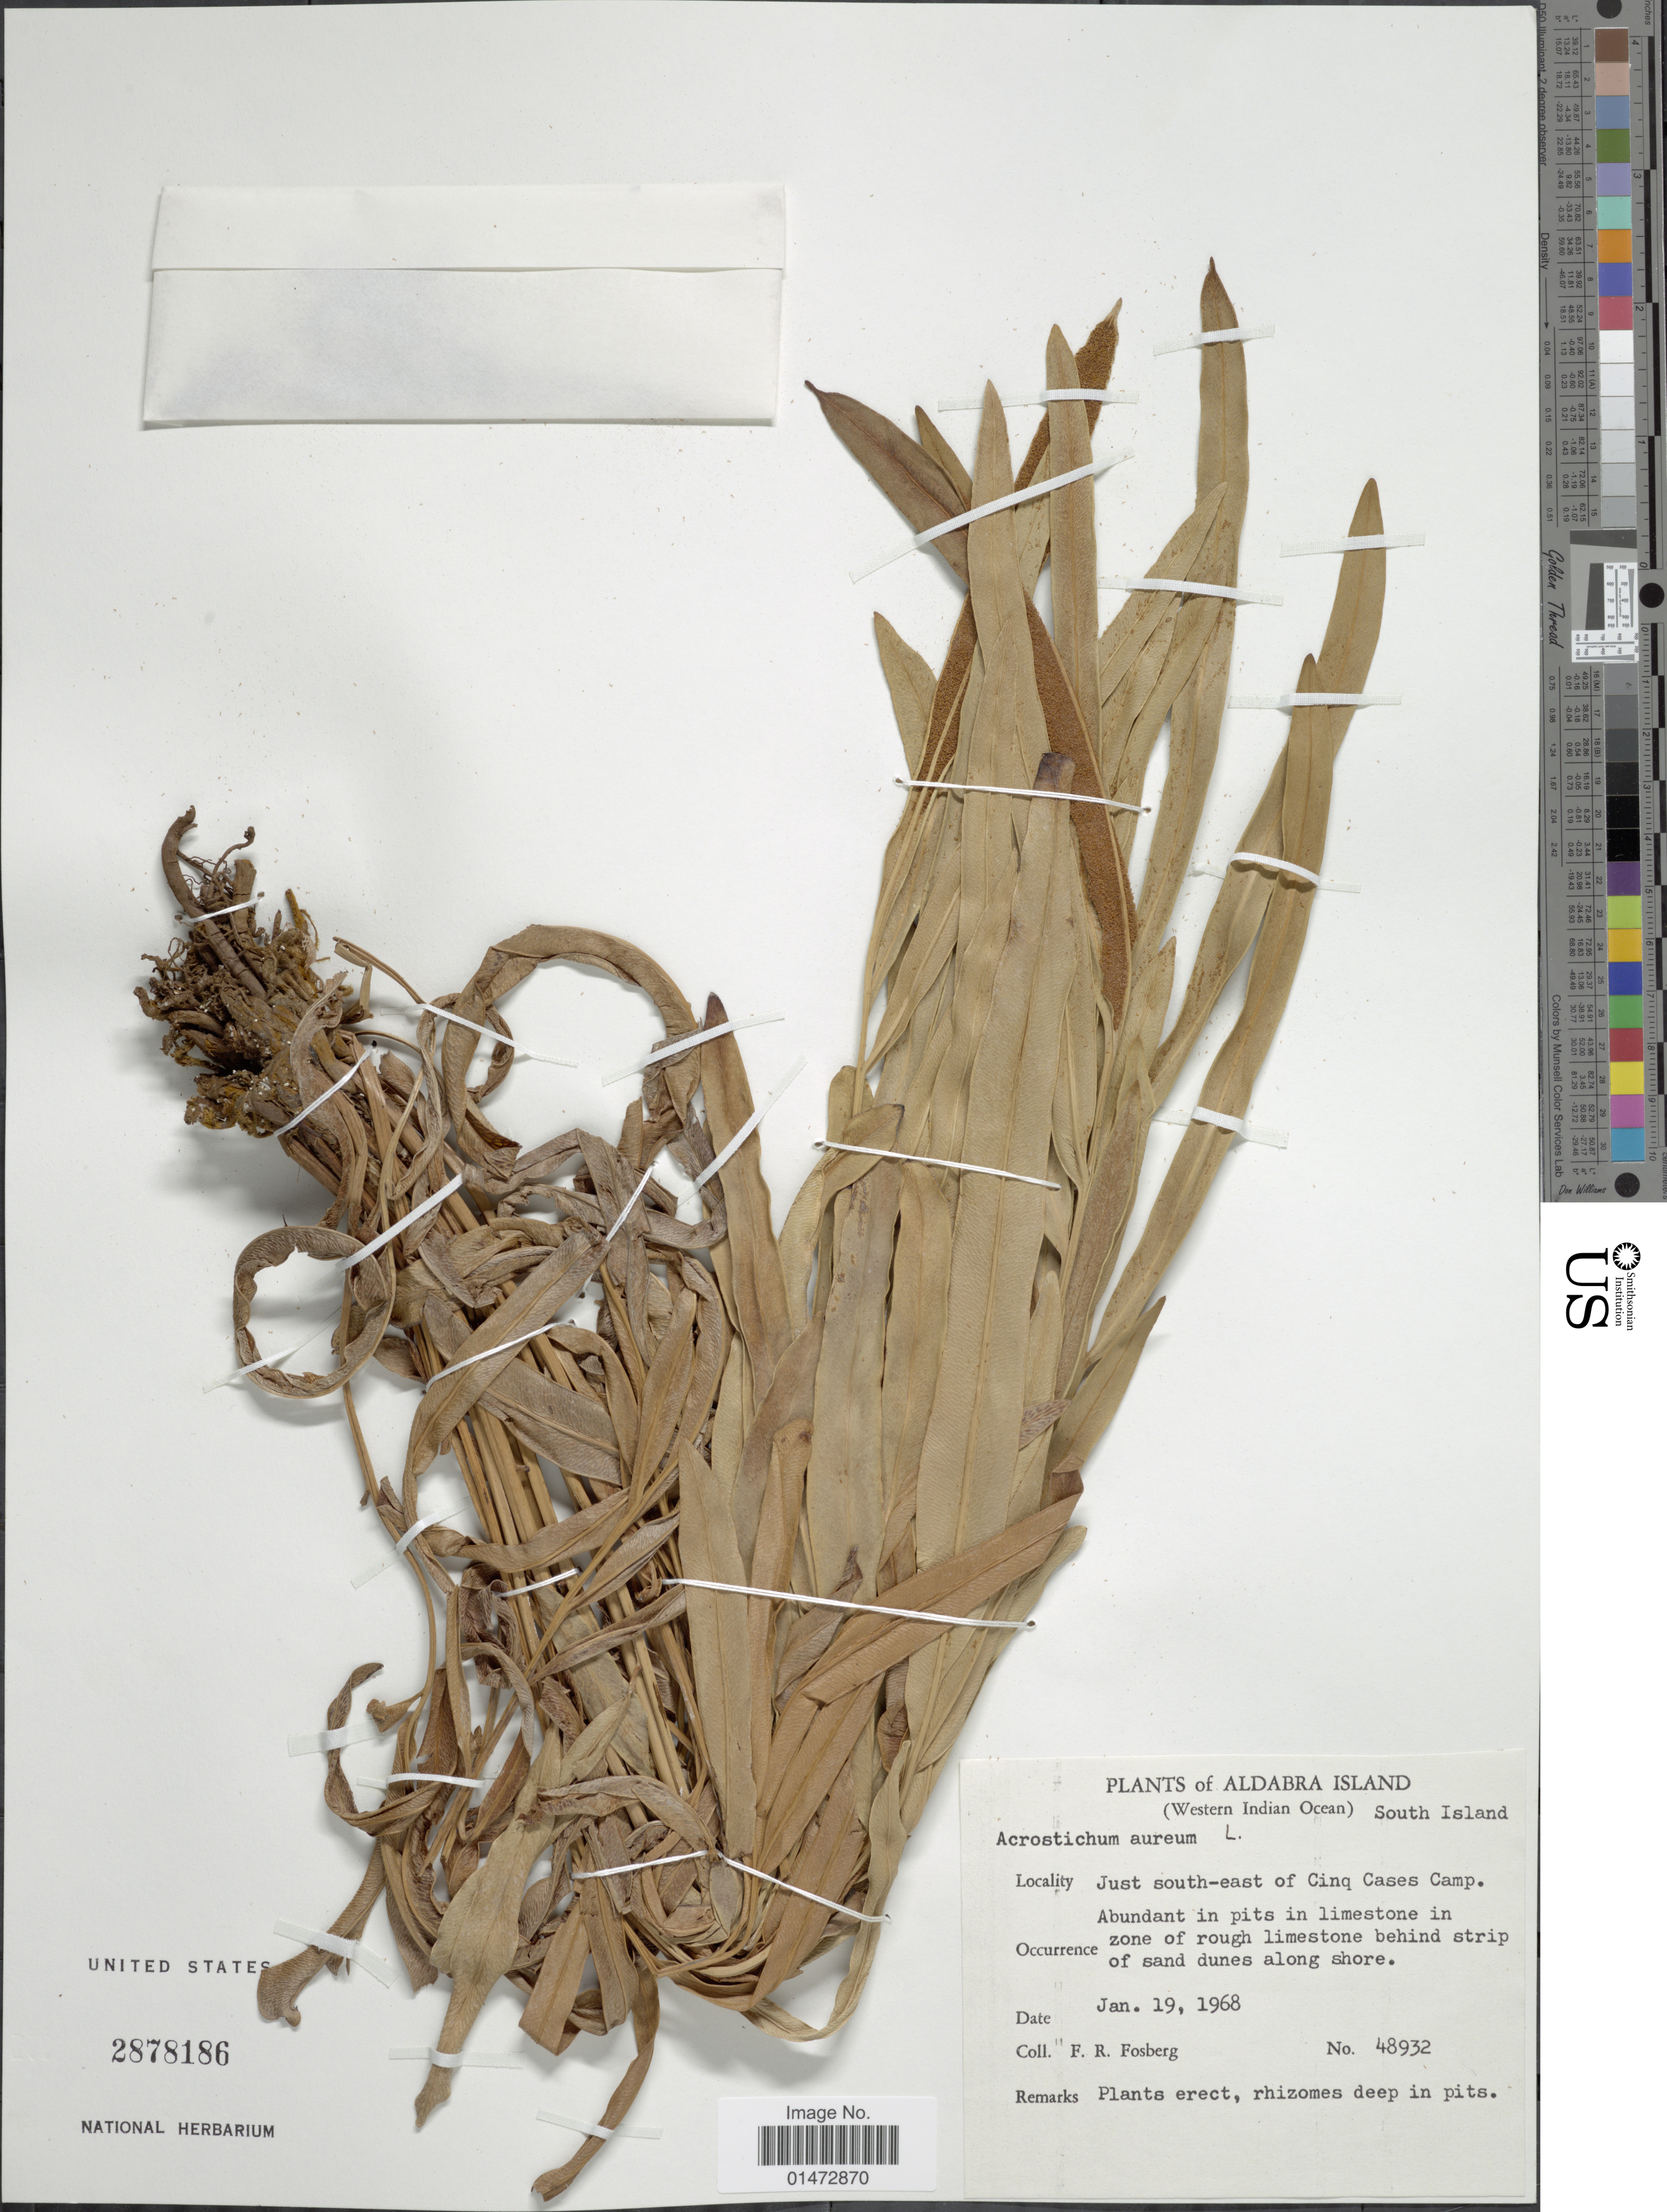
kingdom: Plantae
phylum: Tracheophyta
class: Polypodiopsida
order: Polypodiales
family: Pteridaceae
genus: Acrostichum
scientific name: Acrostichum aureum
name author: L.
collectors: F. R. Fosberg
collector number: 48932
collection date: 1968-01-19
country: Seychelles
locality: Aldabra Island (Western Indian Ocean) South Island. Just south-east of Cinq Cases Camp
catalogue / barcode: US 2878186